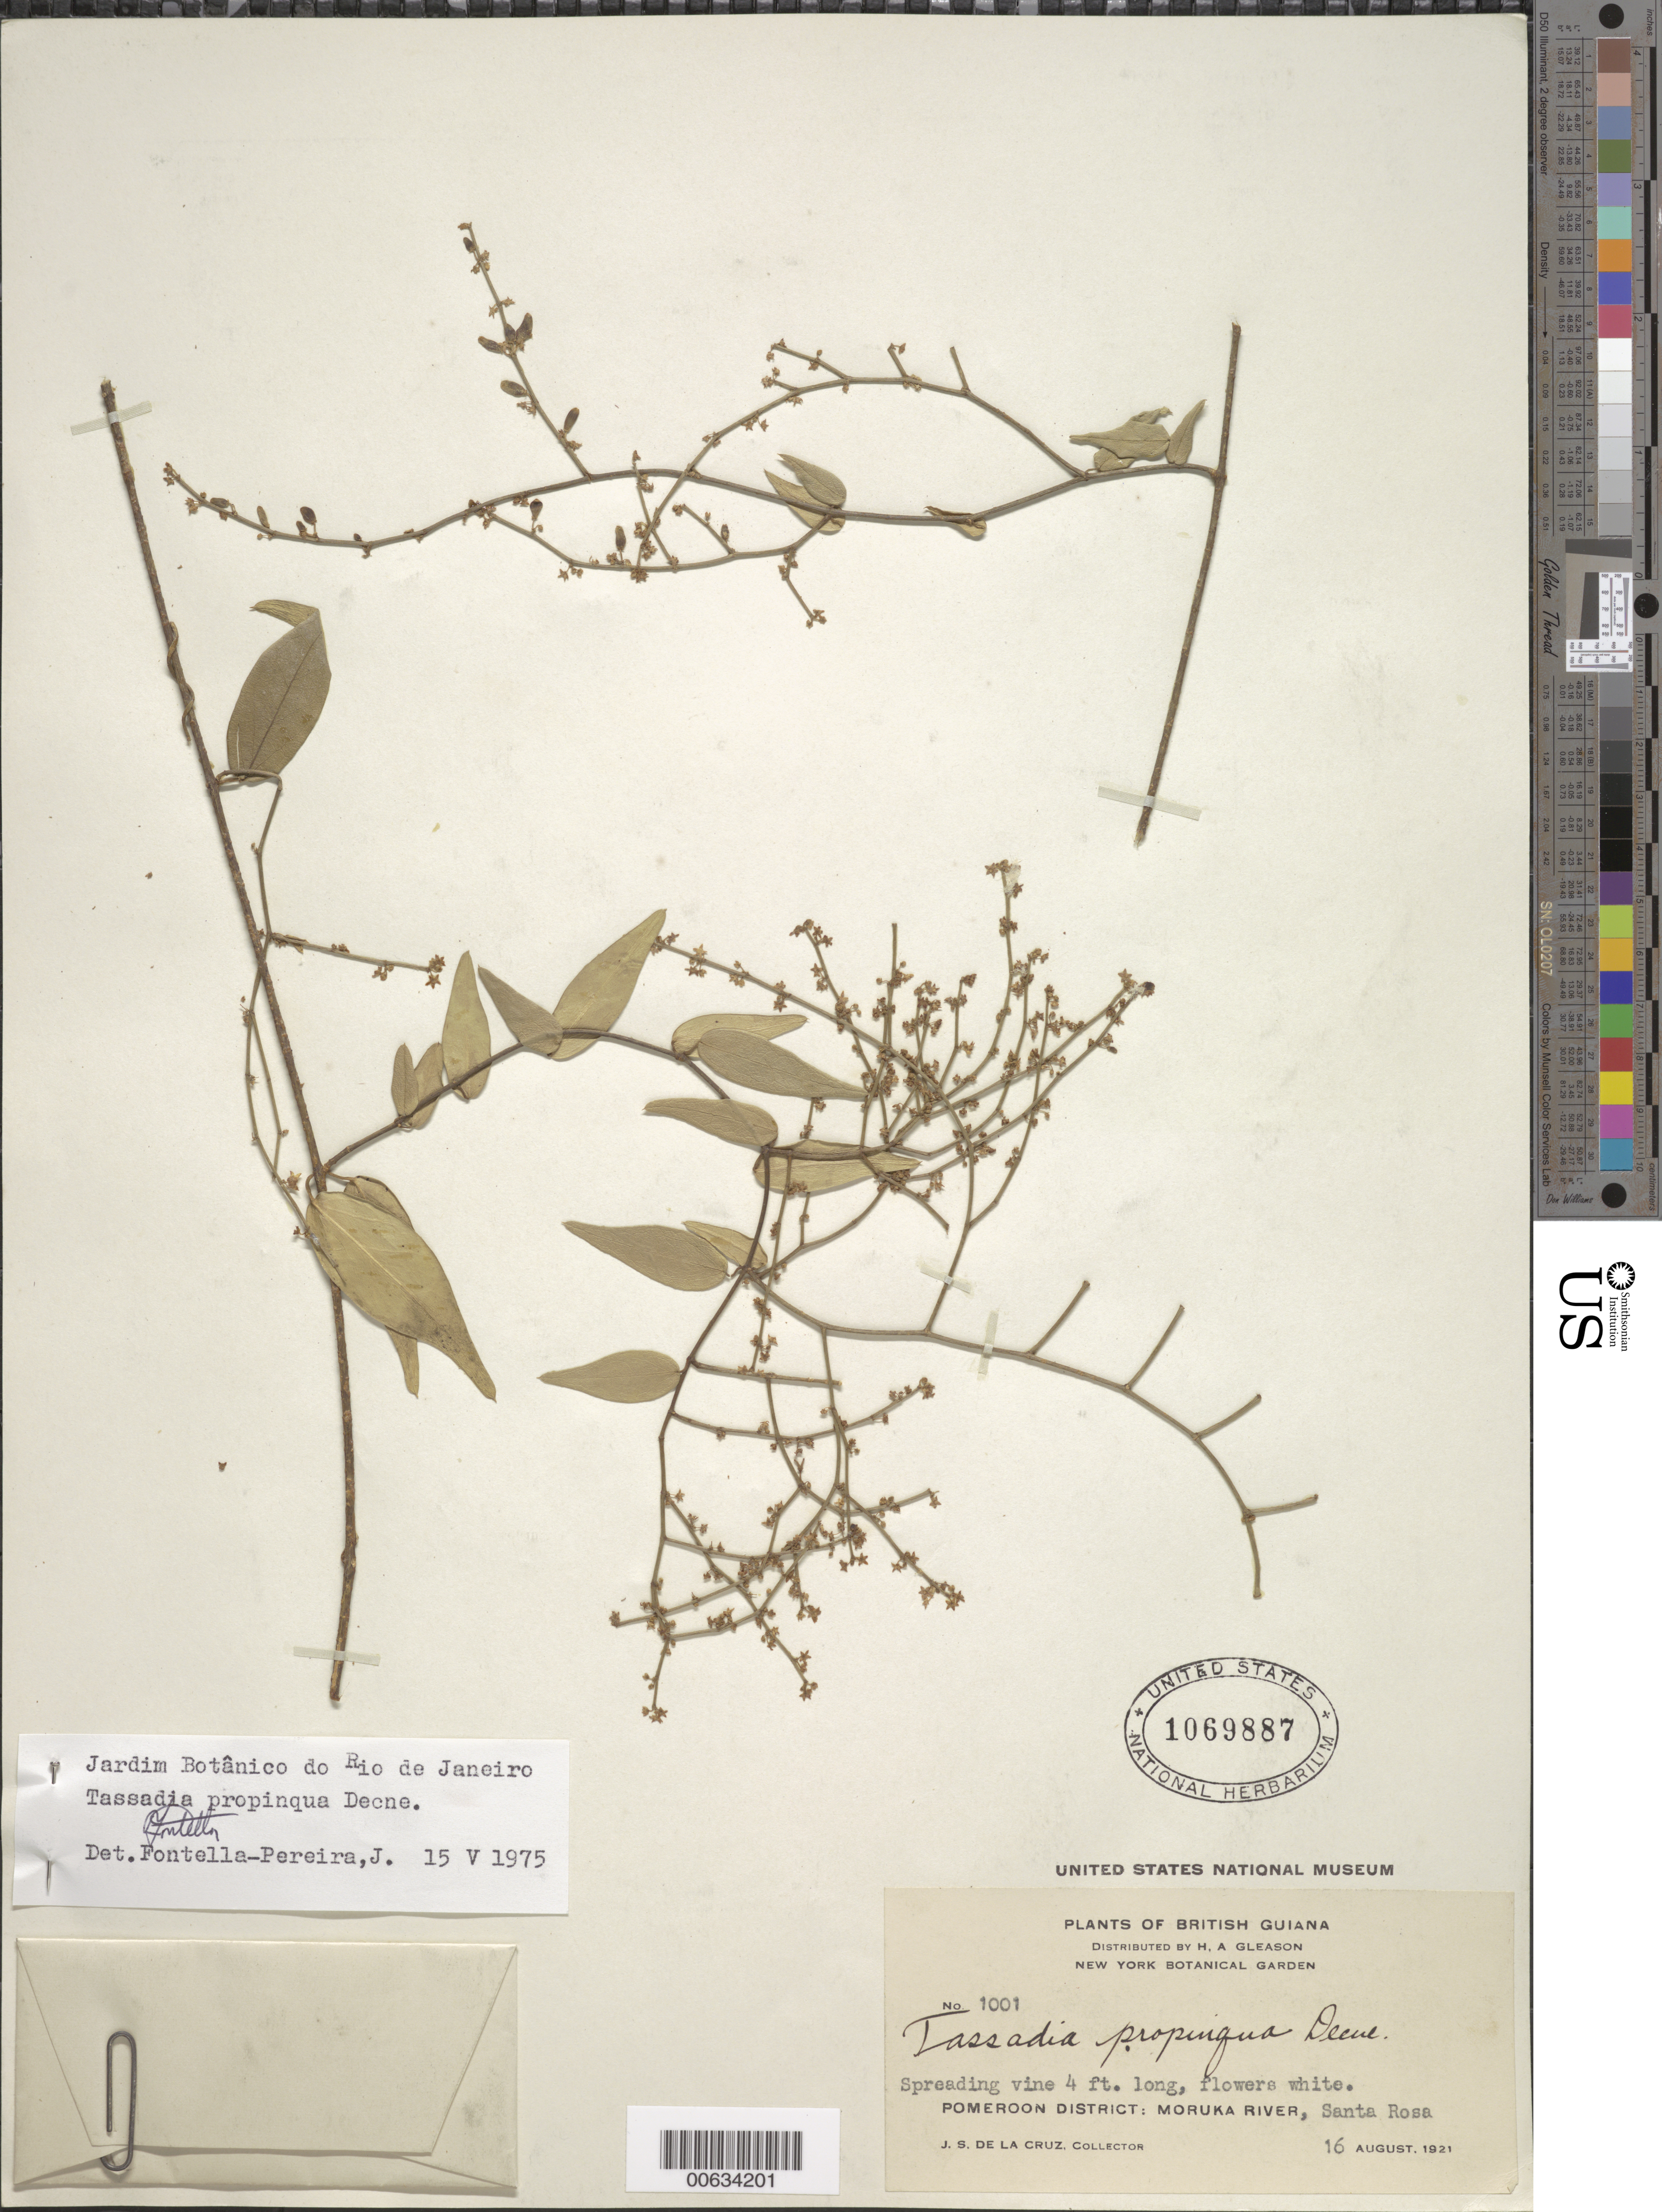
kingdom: Plantae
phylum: Tracheophyta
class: Magnoliopsida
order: Gentianales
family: Apocynaceae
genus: Tassadia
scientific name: Tassadia propinqua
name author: Decne.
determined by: Fontella, J.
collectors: J. S. de la Cruz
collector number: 1001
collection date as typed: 16-Aug-21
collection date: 1921-08-16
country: Guyana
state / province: Barima-Waini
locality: Moruka R., Santa Rosa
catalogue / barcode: US 1069887